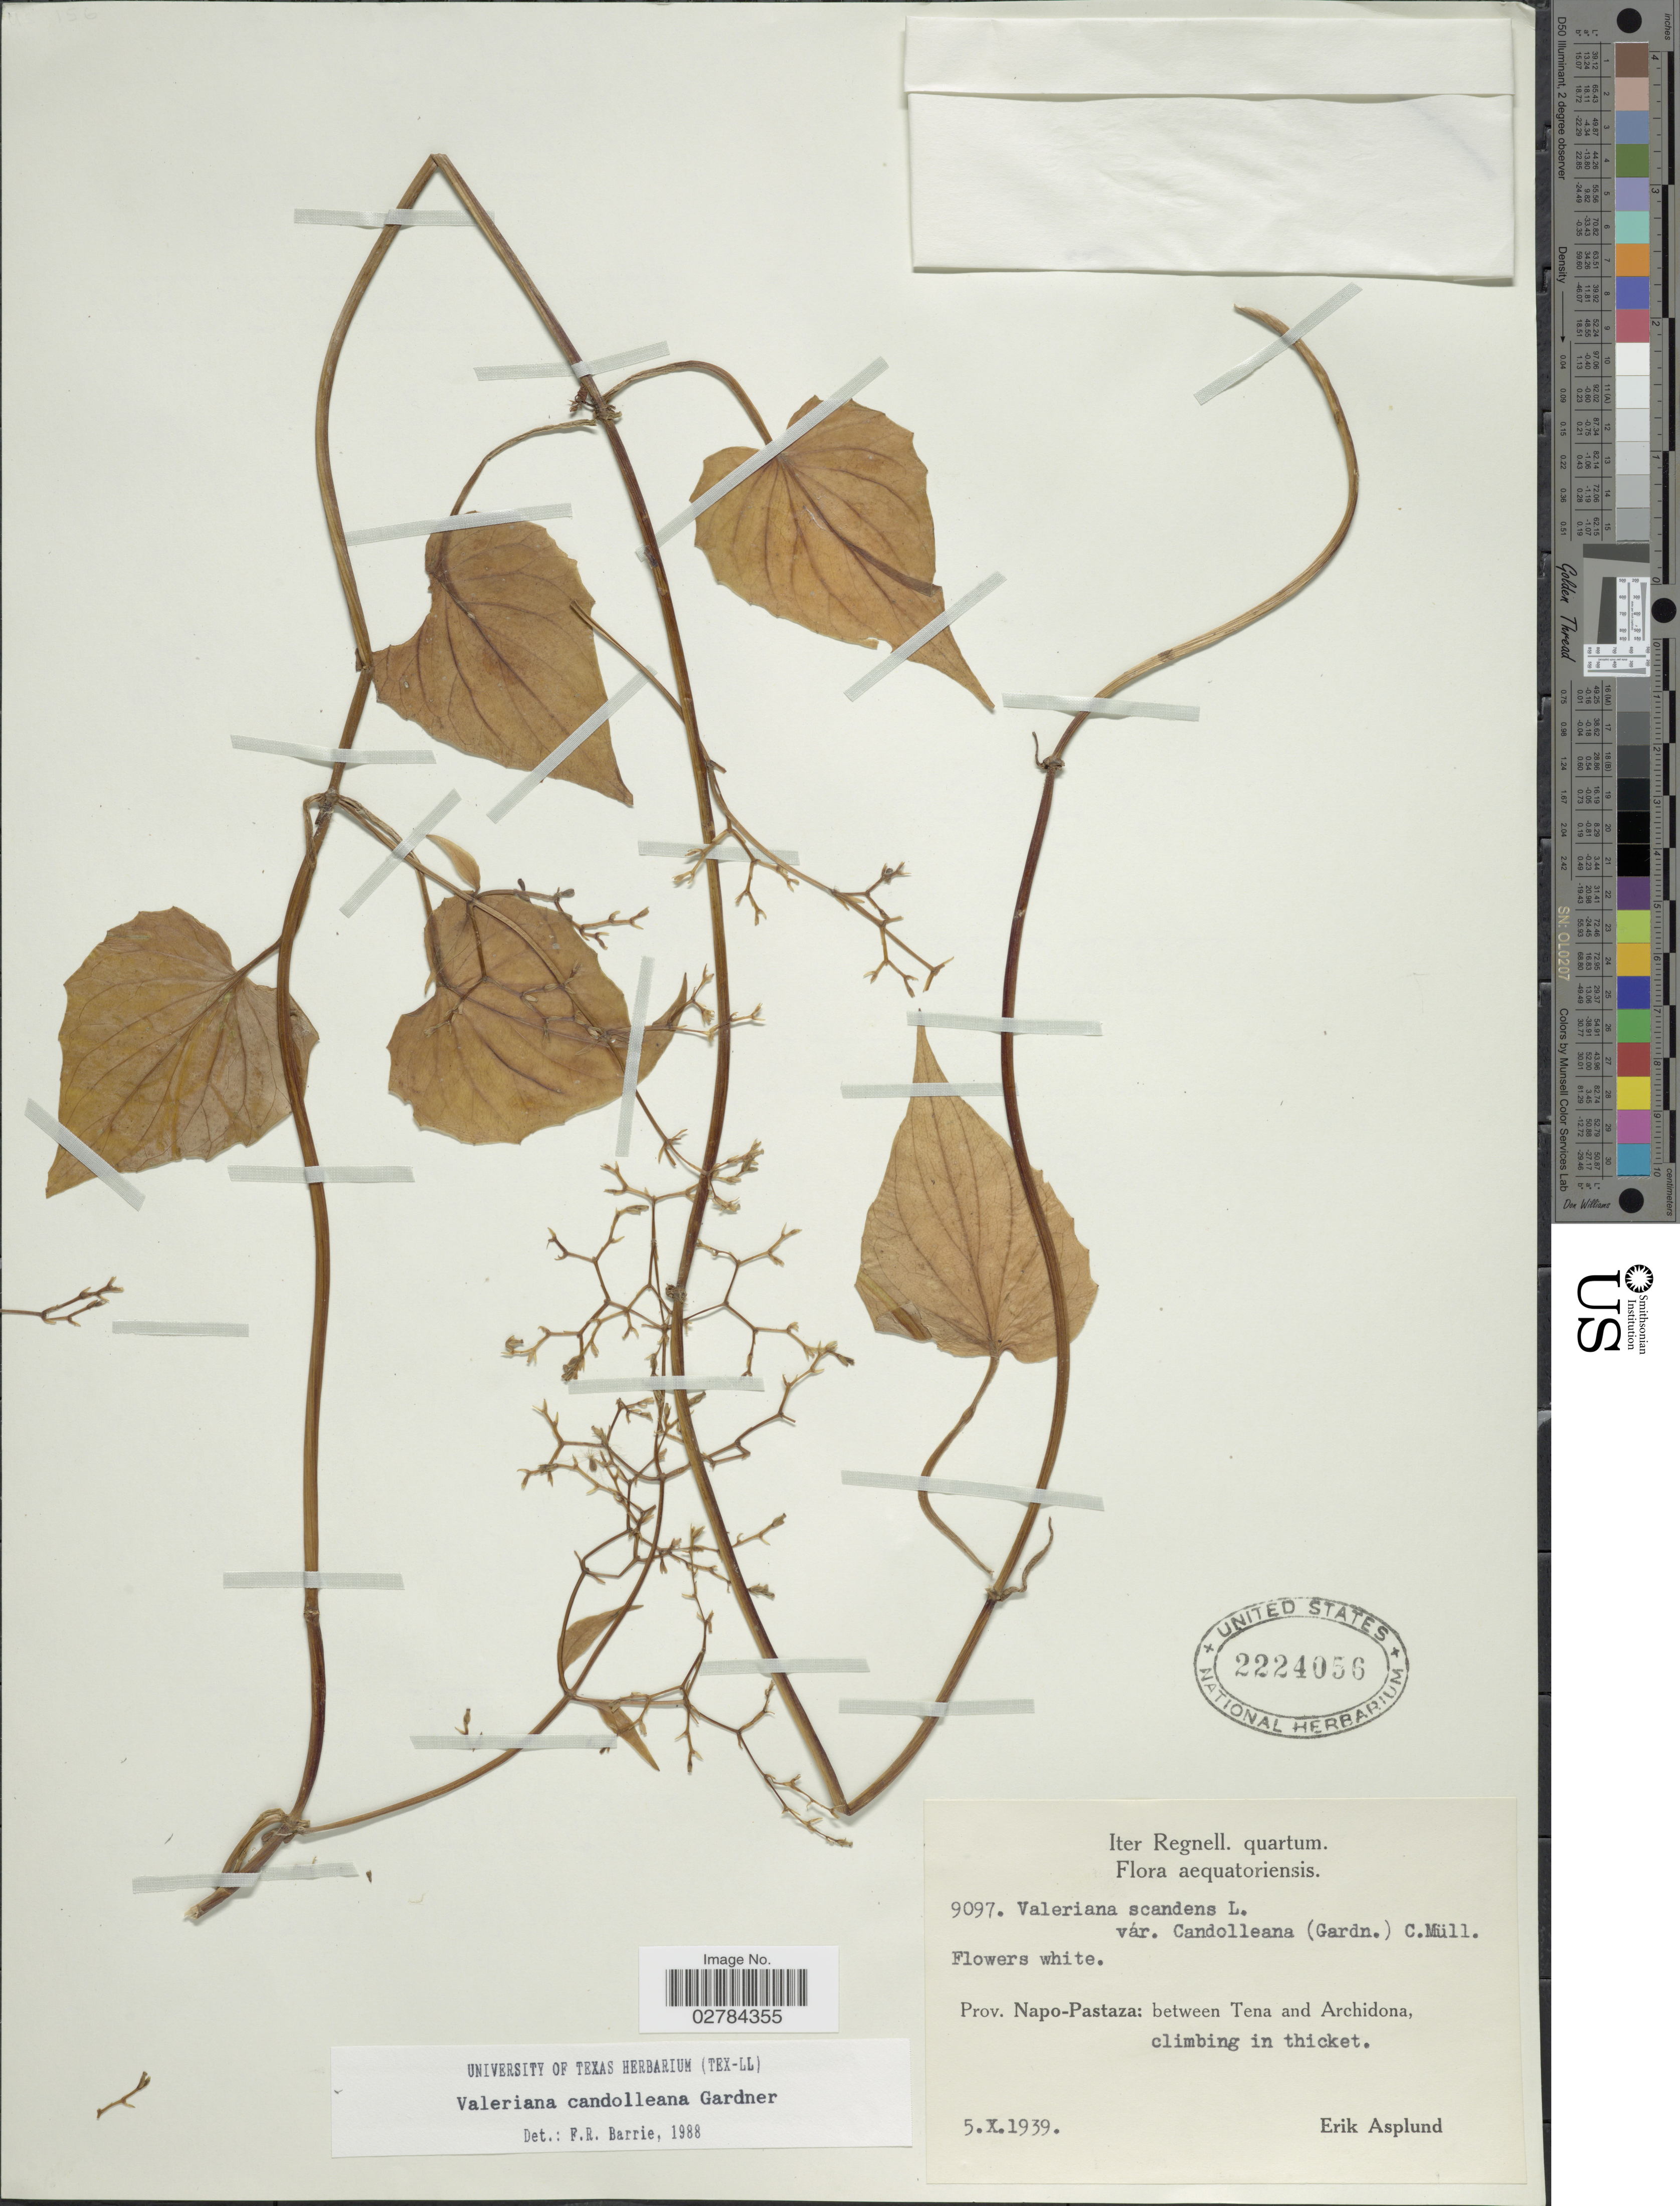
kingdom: Plantae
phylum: Tracheophyta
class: Magnoliopsida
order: Dipsacales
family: Caprifoliaceae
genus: Valeriana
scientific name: Valeriana candolleana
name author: Gardner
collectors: E. Asplund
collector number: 9097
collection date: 1939-10-05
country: Ecuador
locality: Prov. Napo-Pastaza: between Tena and Archidona.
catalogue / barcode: US 2224056